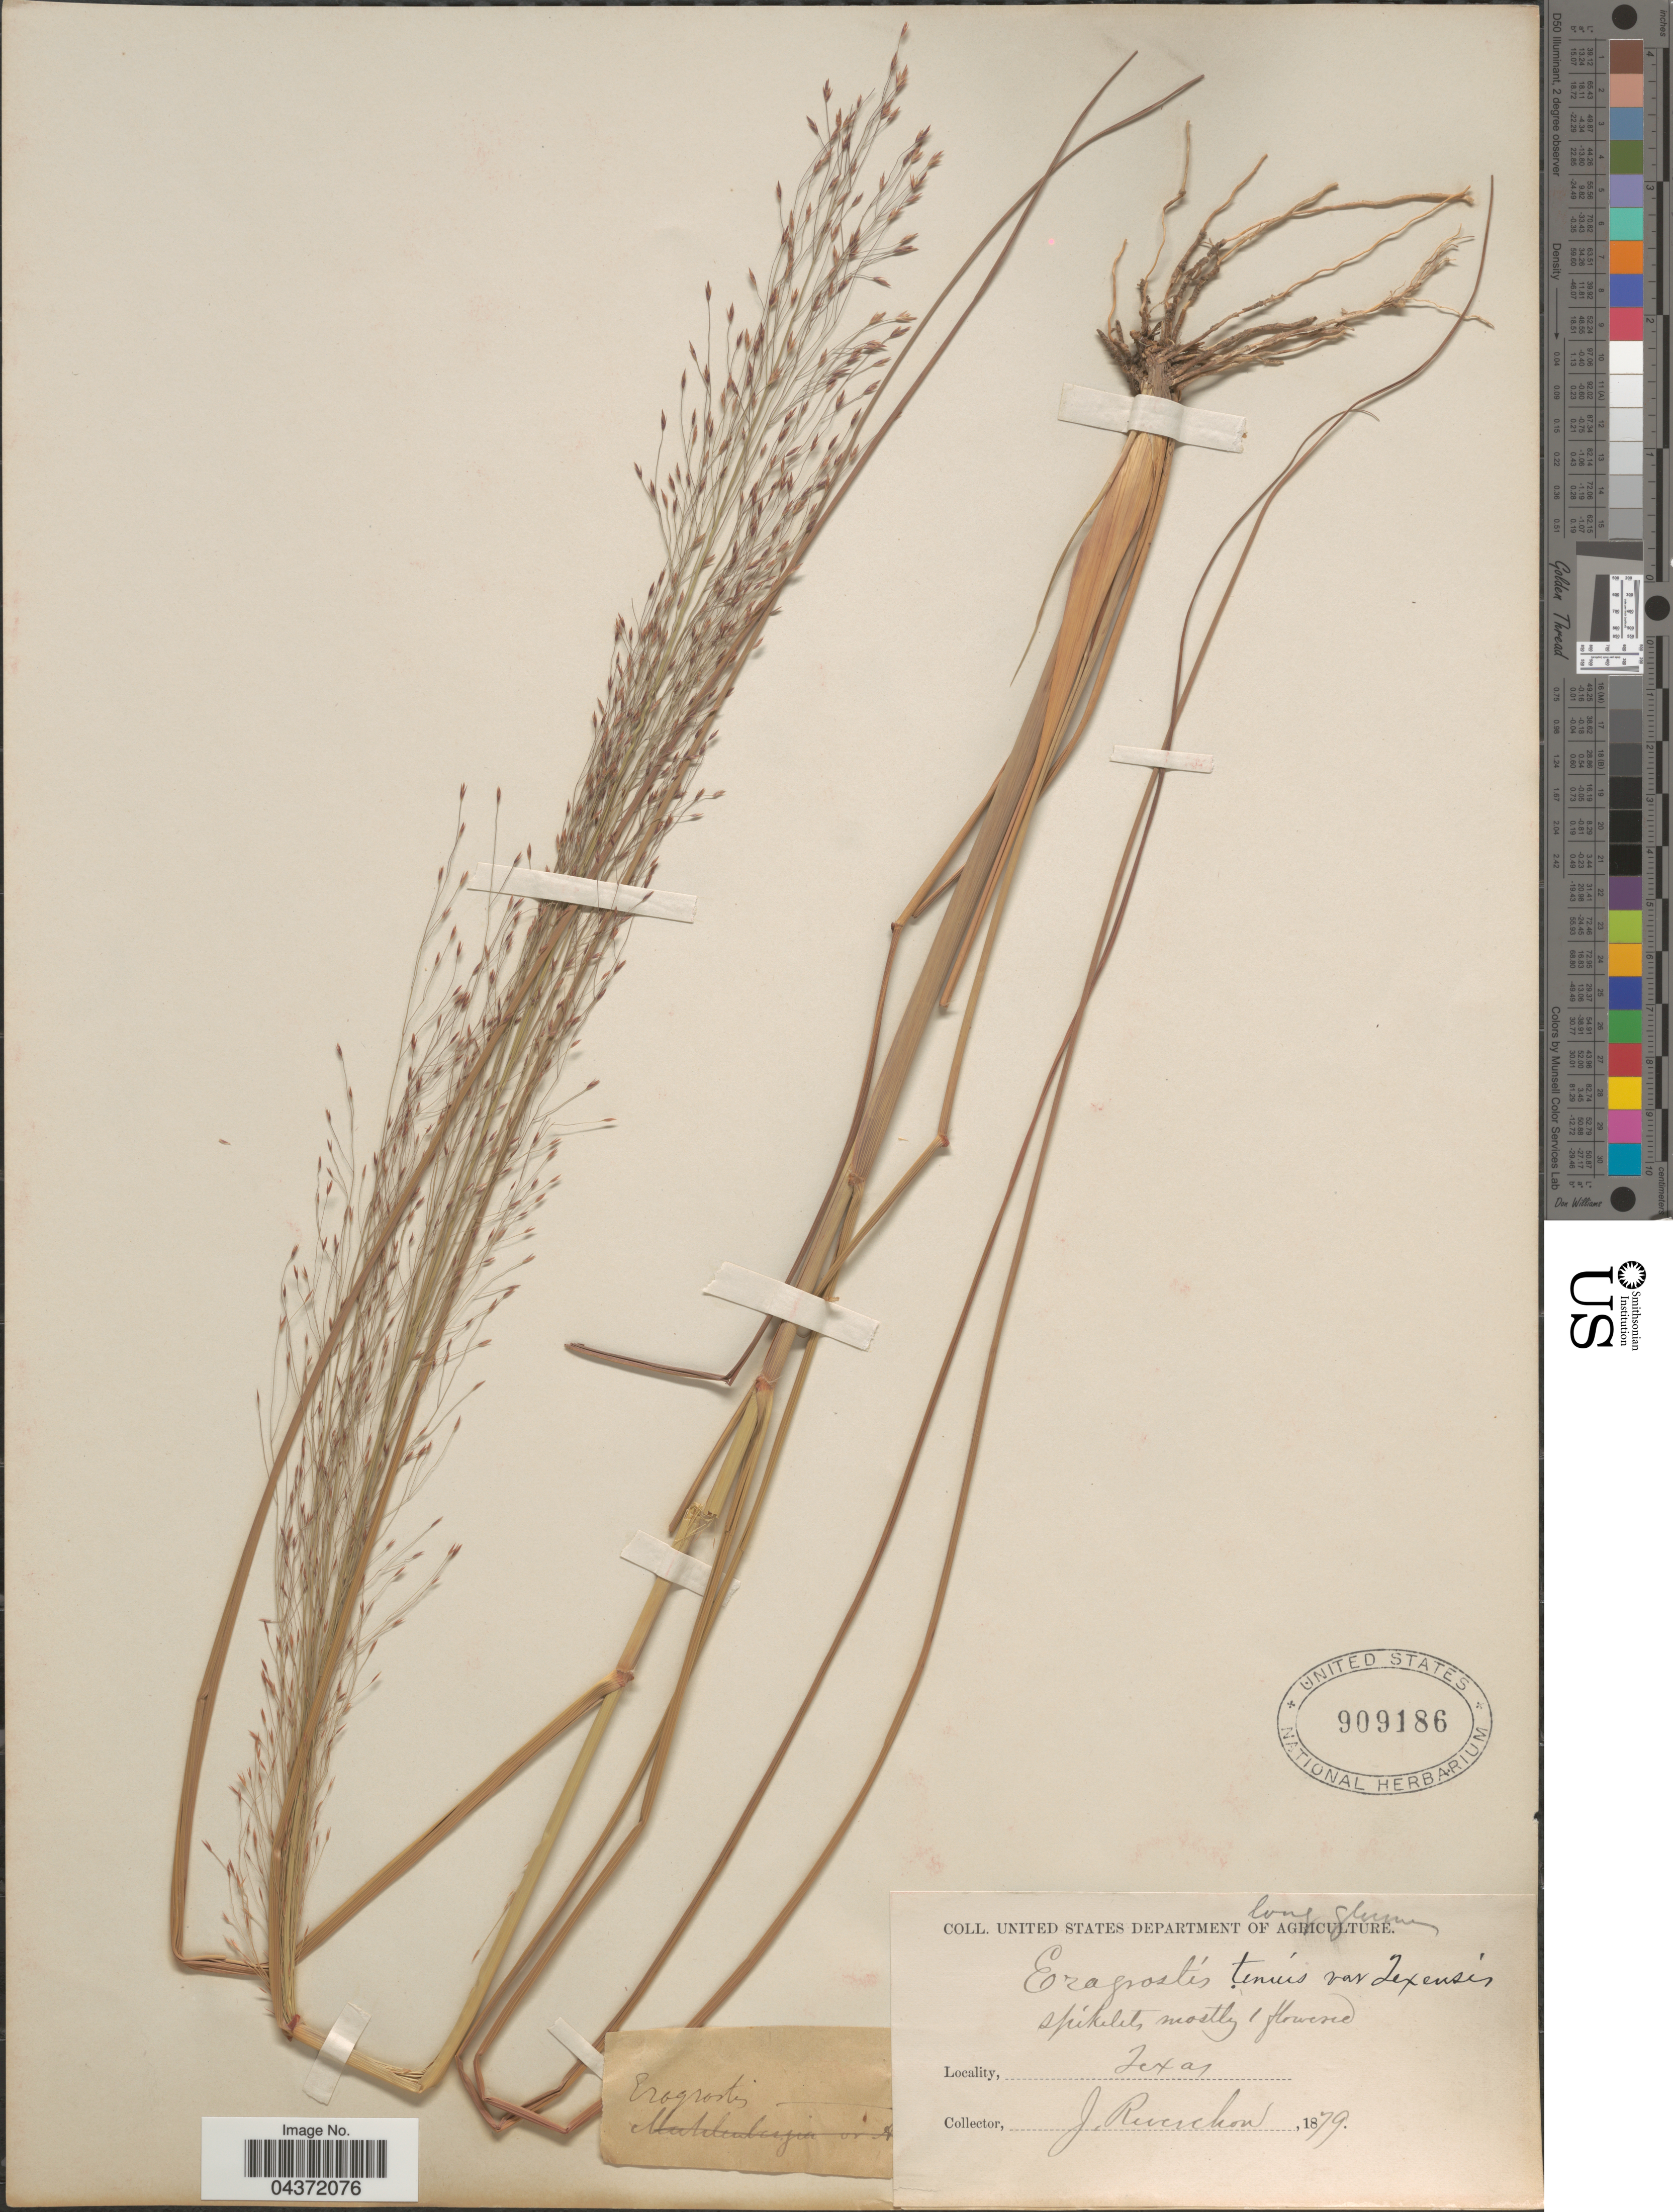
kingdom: Plantae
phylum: Tracheophyta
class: Liliopsida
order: Poales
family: Poaceae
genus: Eragrostis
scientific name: Eragrostis trichodes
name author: (Nutt.) Alph. Wood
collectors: J. Reverchon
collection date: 1879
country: United States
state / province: Texas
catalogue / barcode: US 909186